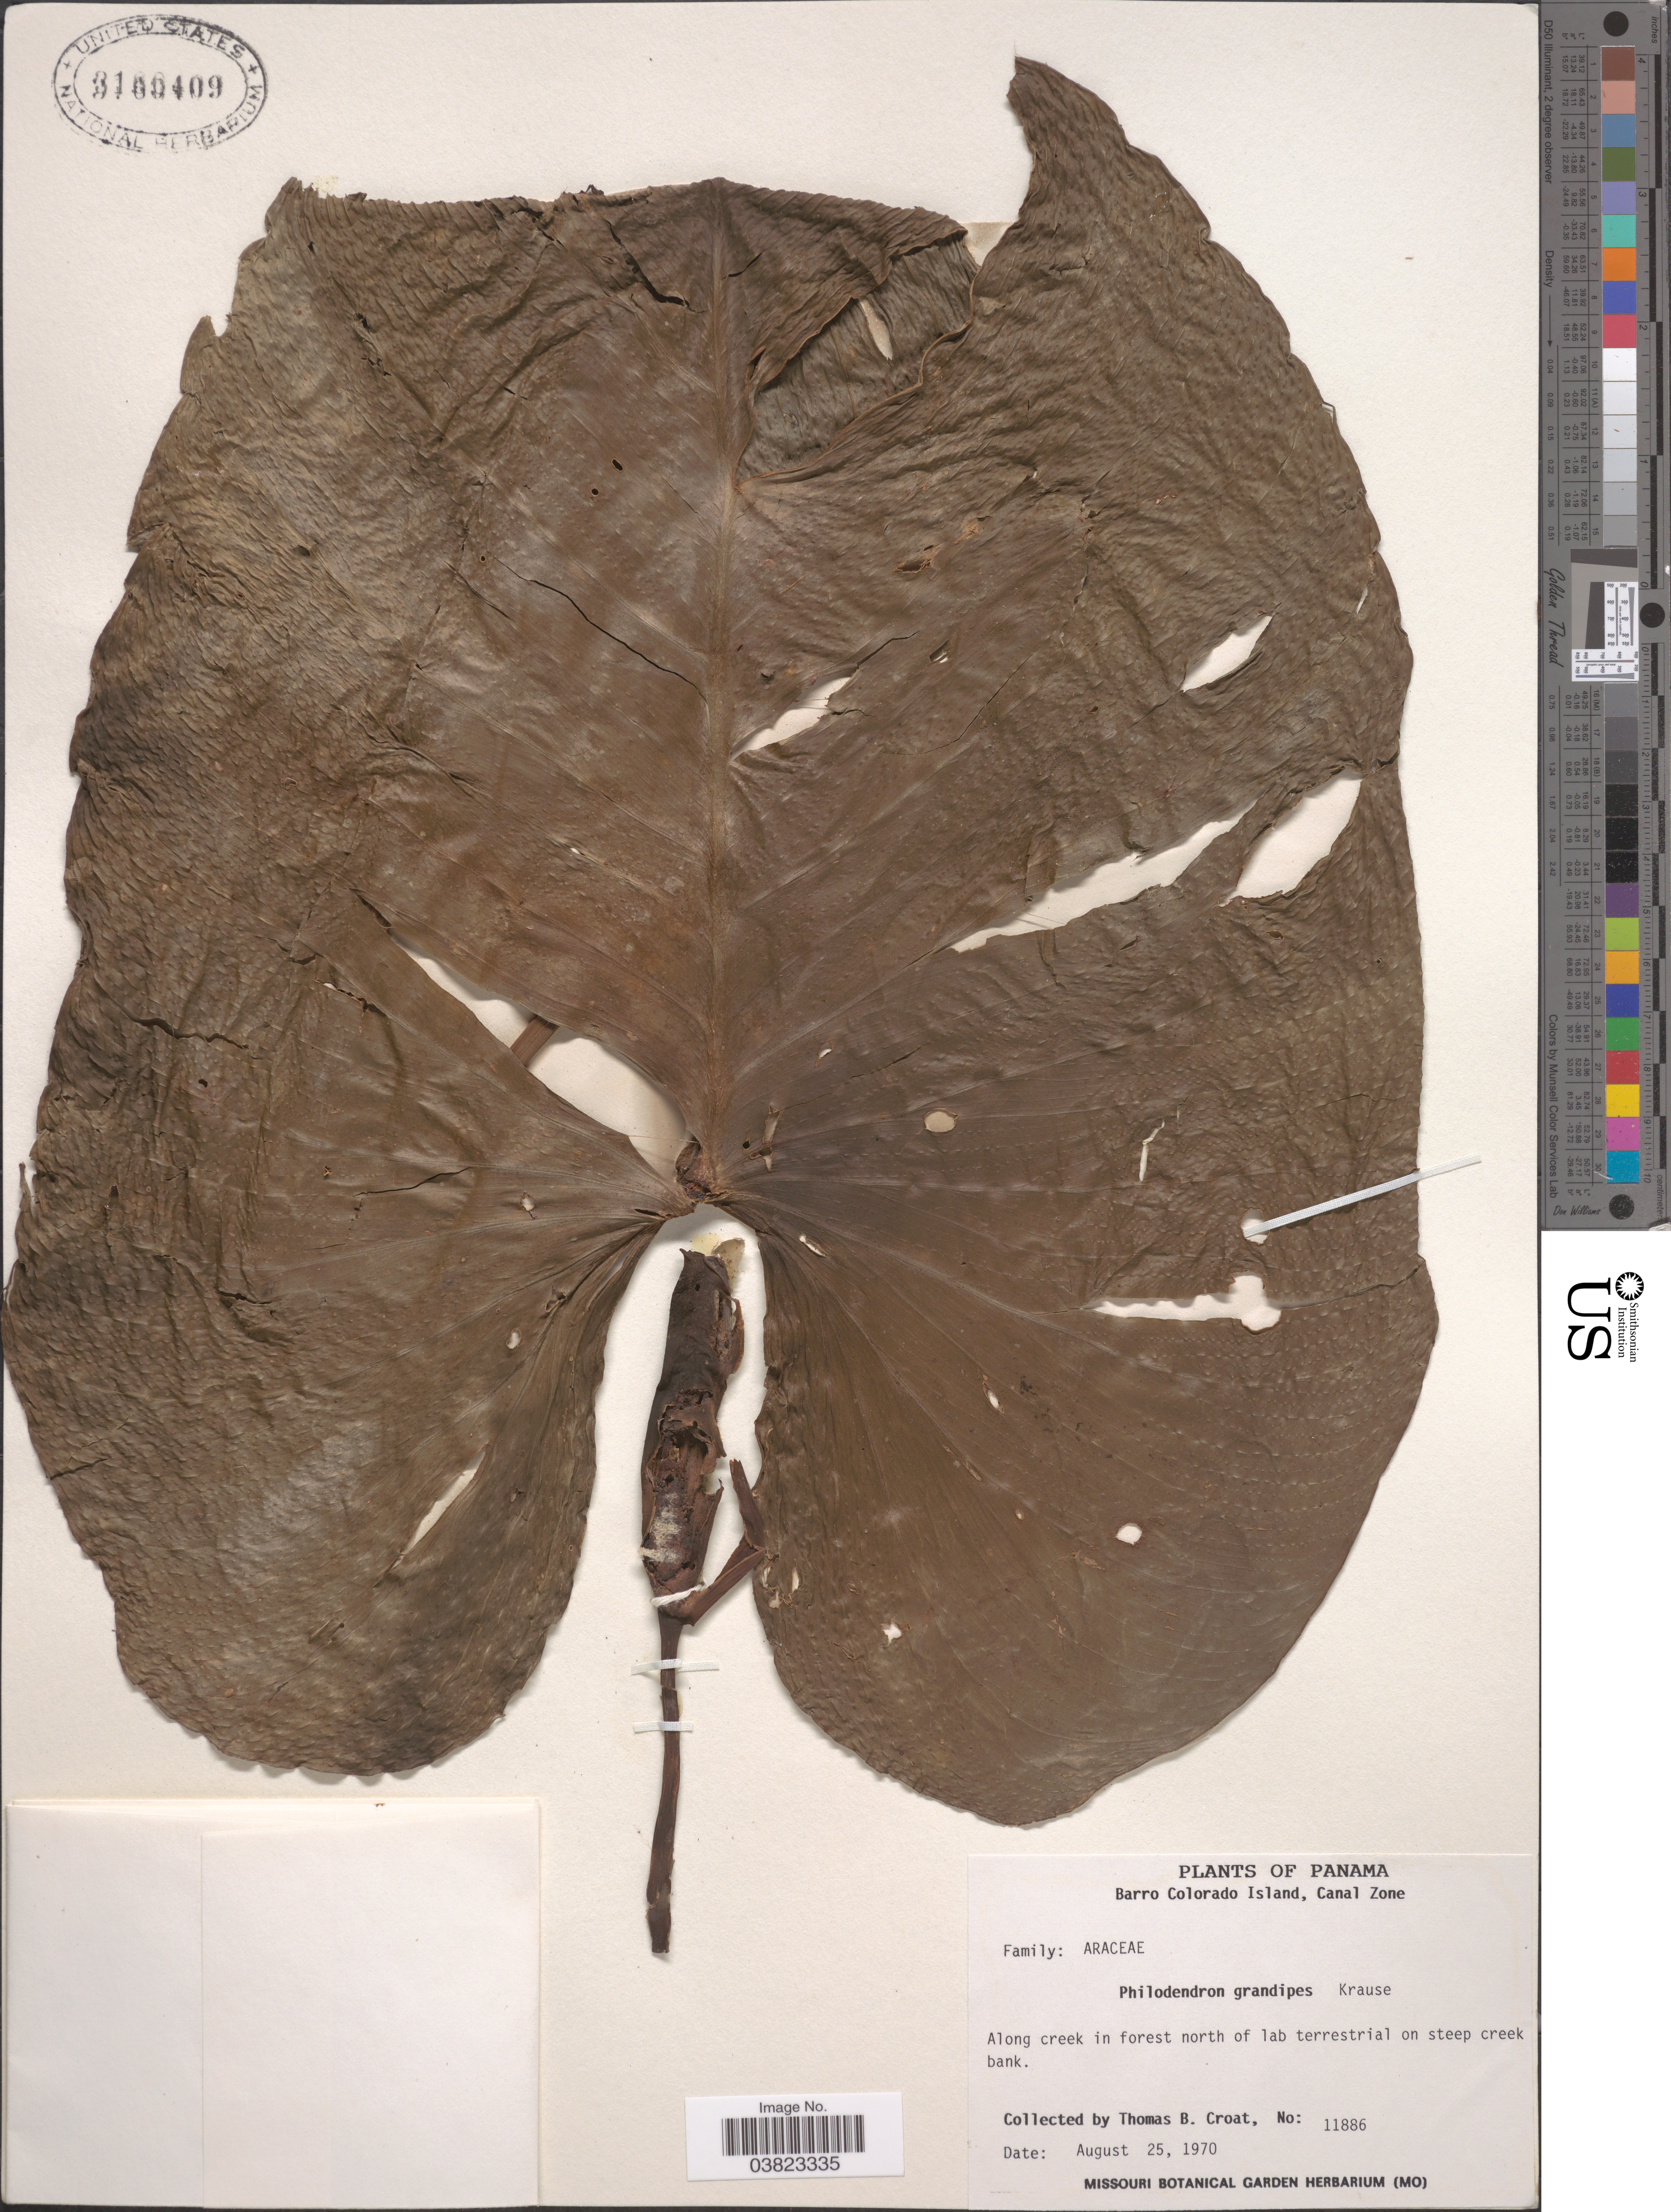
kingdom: Plantae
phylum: Tracheophyta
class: Liliopsida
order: Alismatales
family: Araceae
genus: Philodendron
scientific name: Philodendron grandipes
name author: K. Krause in Engl.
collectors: T. B. Croat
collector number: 11886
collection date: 1970-08-25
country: Panama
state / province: Panamá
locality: Barro Colorado Island, Canal Zone. Along creek in forest north of lab terrestrial on steep creek bank.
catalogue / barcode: US 3106409